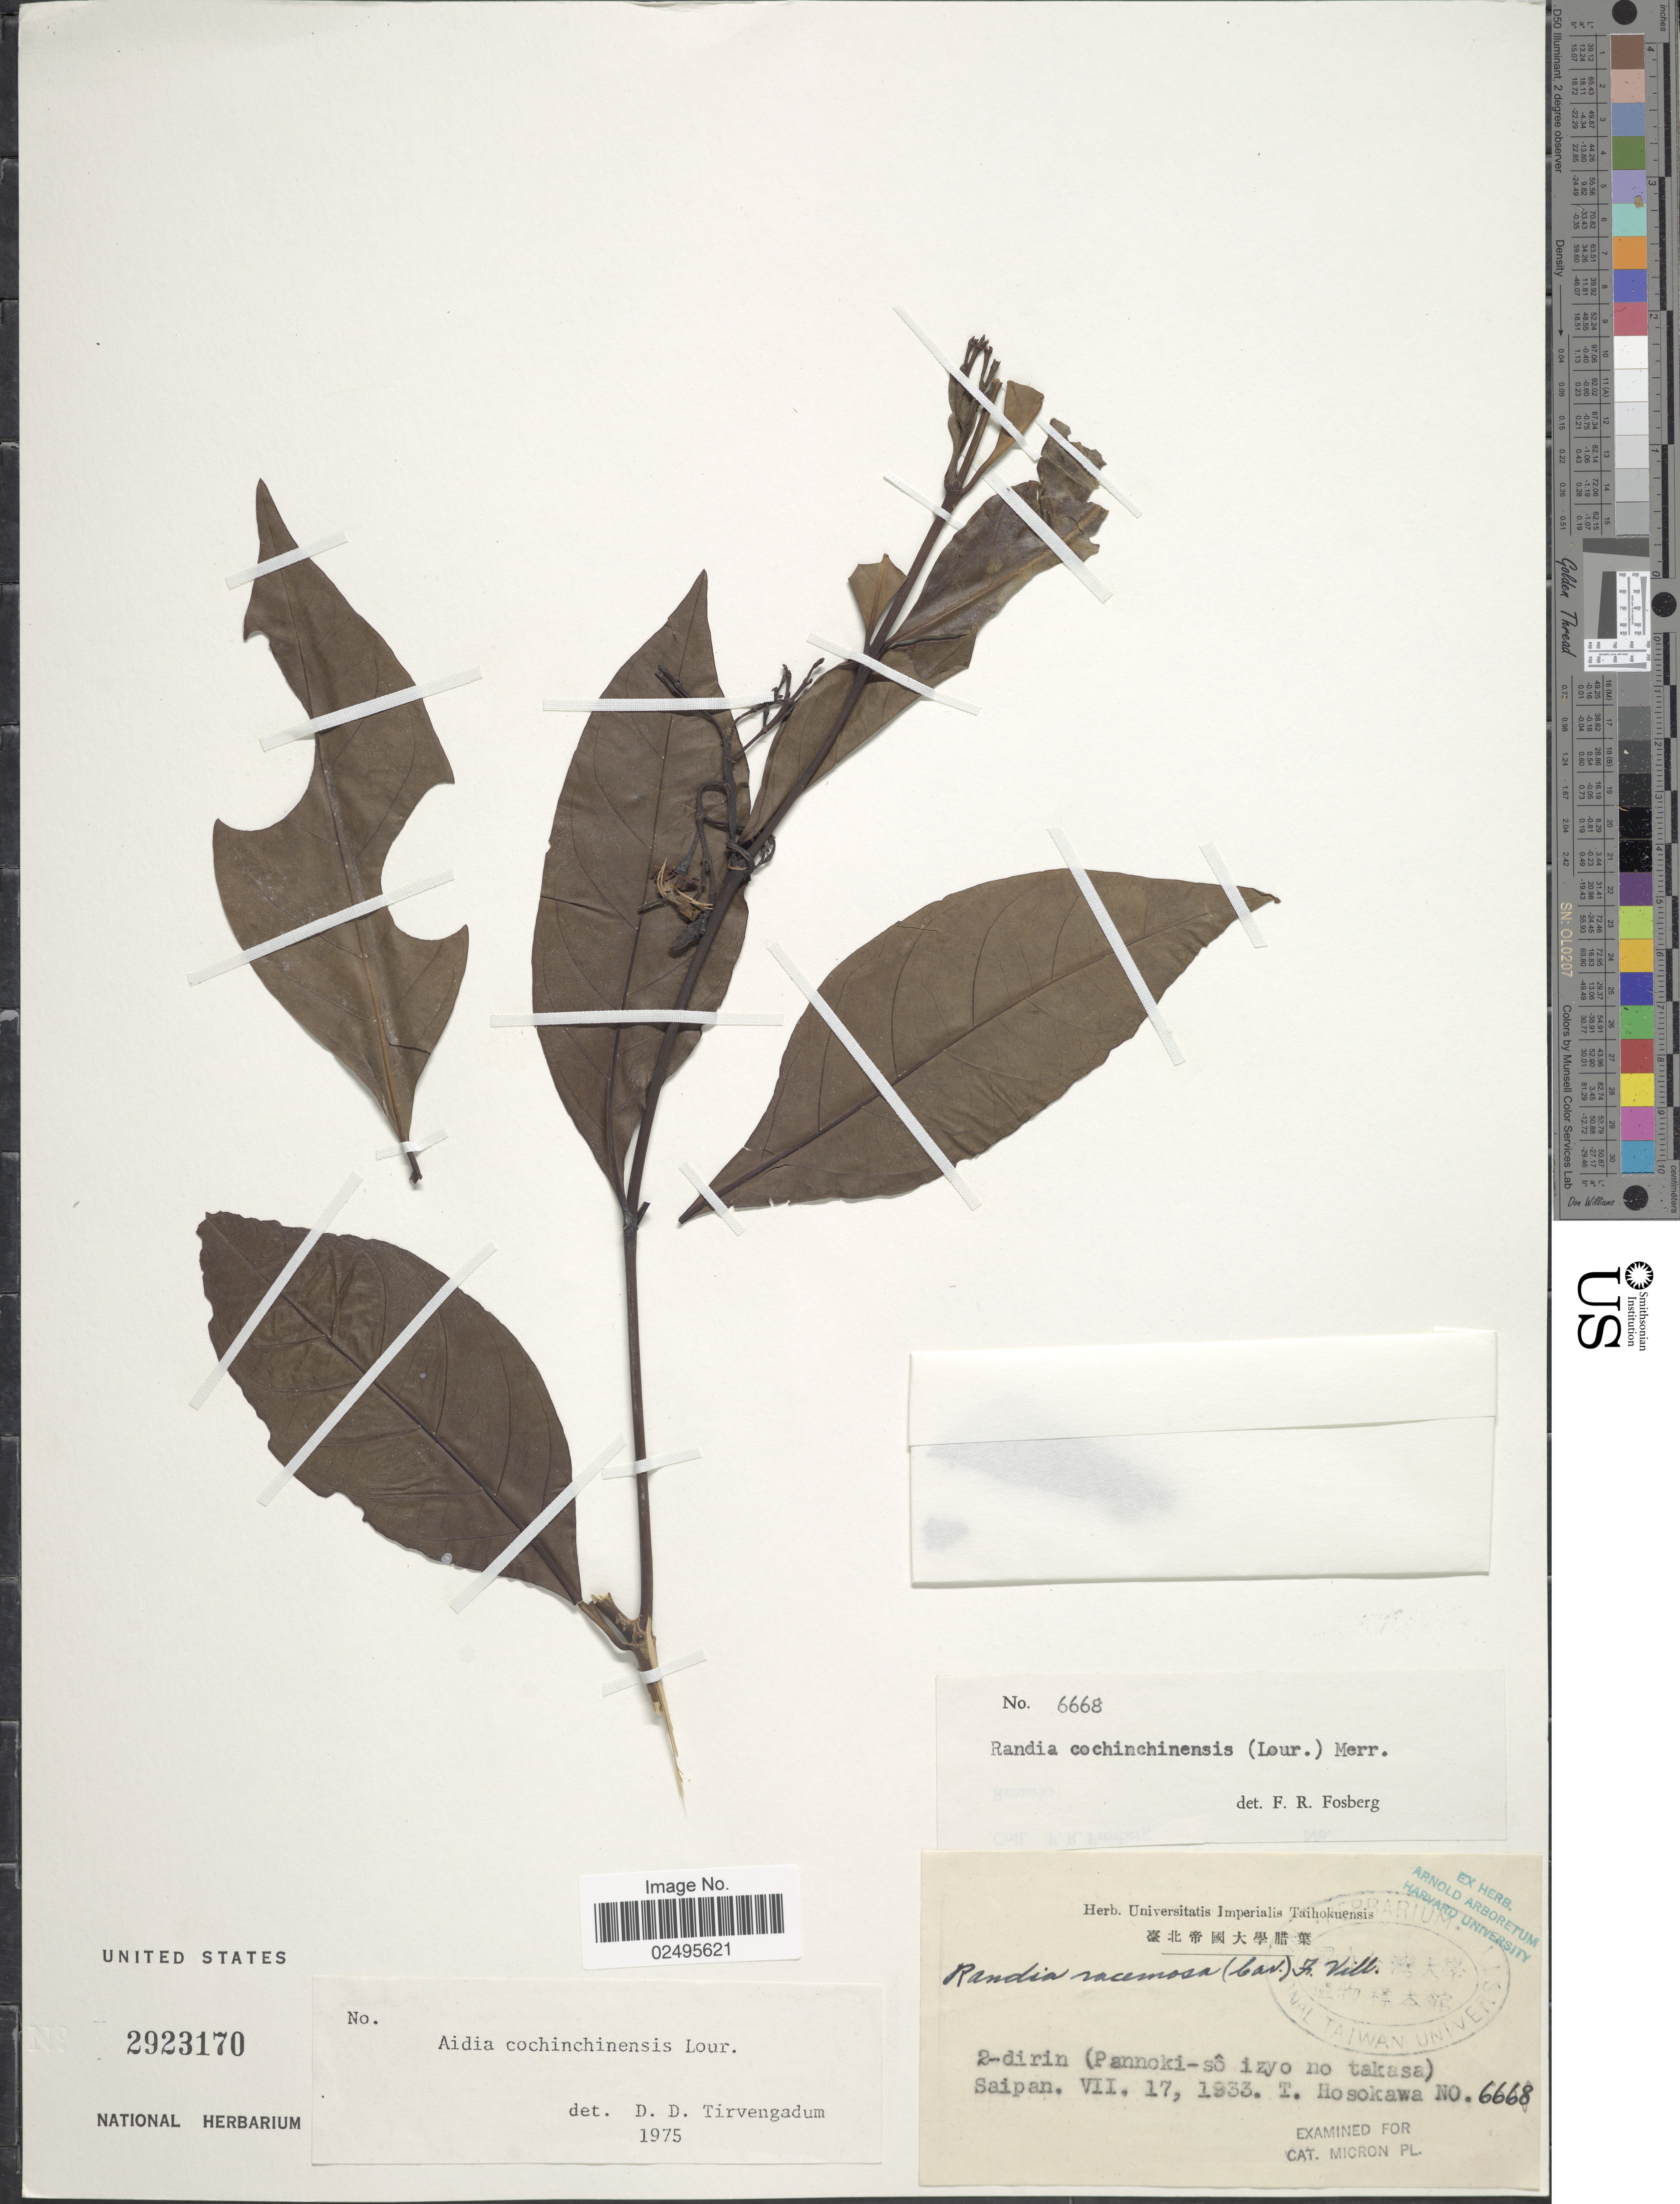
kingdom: Plantae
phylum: Tracheophyta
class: Magnoliopsida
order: Gentianales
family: Rubiaceae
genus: Aidia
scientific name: Aidia graeffei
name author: (Reinecke) Tirveng.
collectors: T. Hosokawa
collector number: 6668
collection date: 1933-07-17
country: Northern Mariana Islands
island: Saipan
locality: Saipan (pannoki-so izyo no takasa)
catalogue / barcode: US 2923170